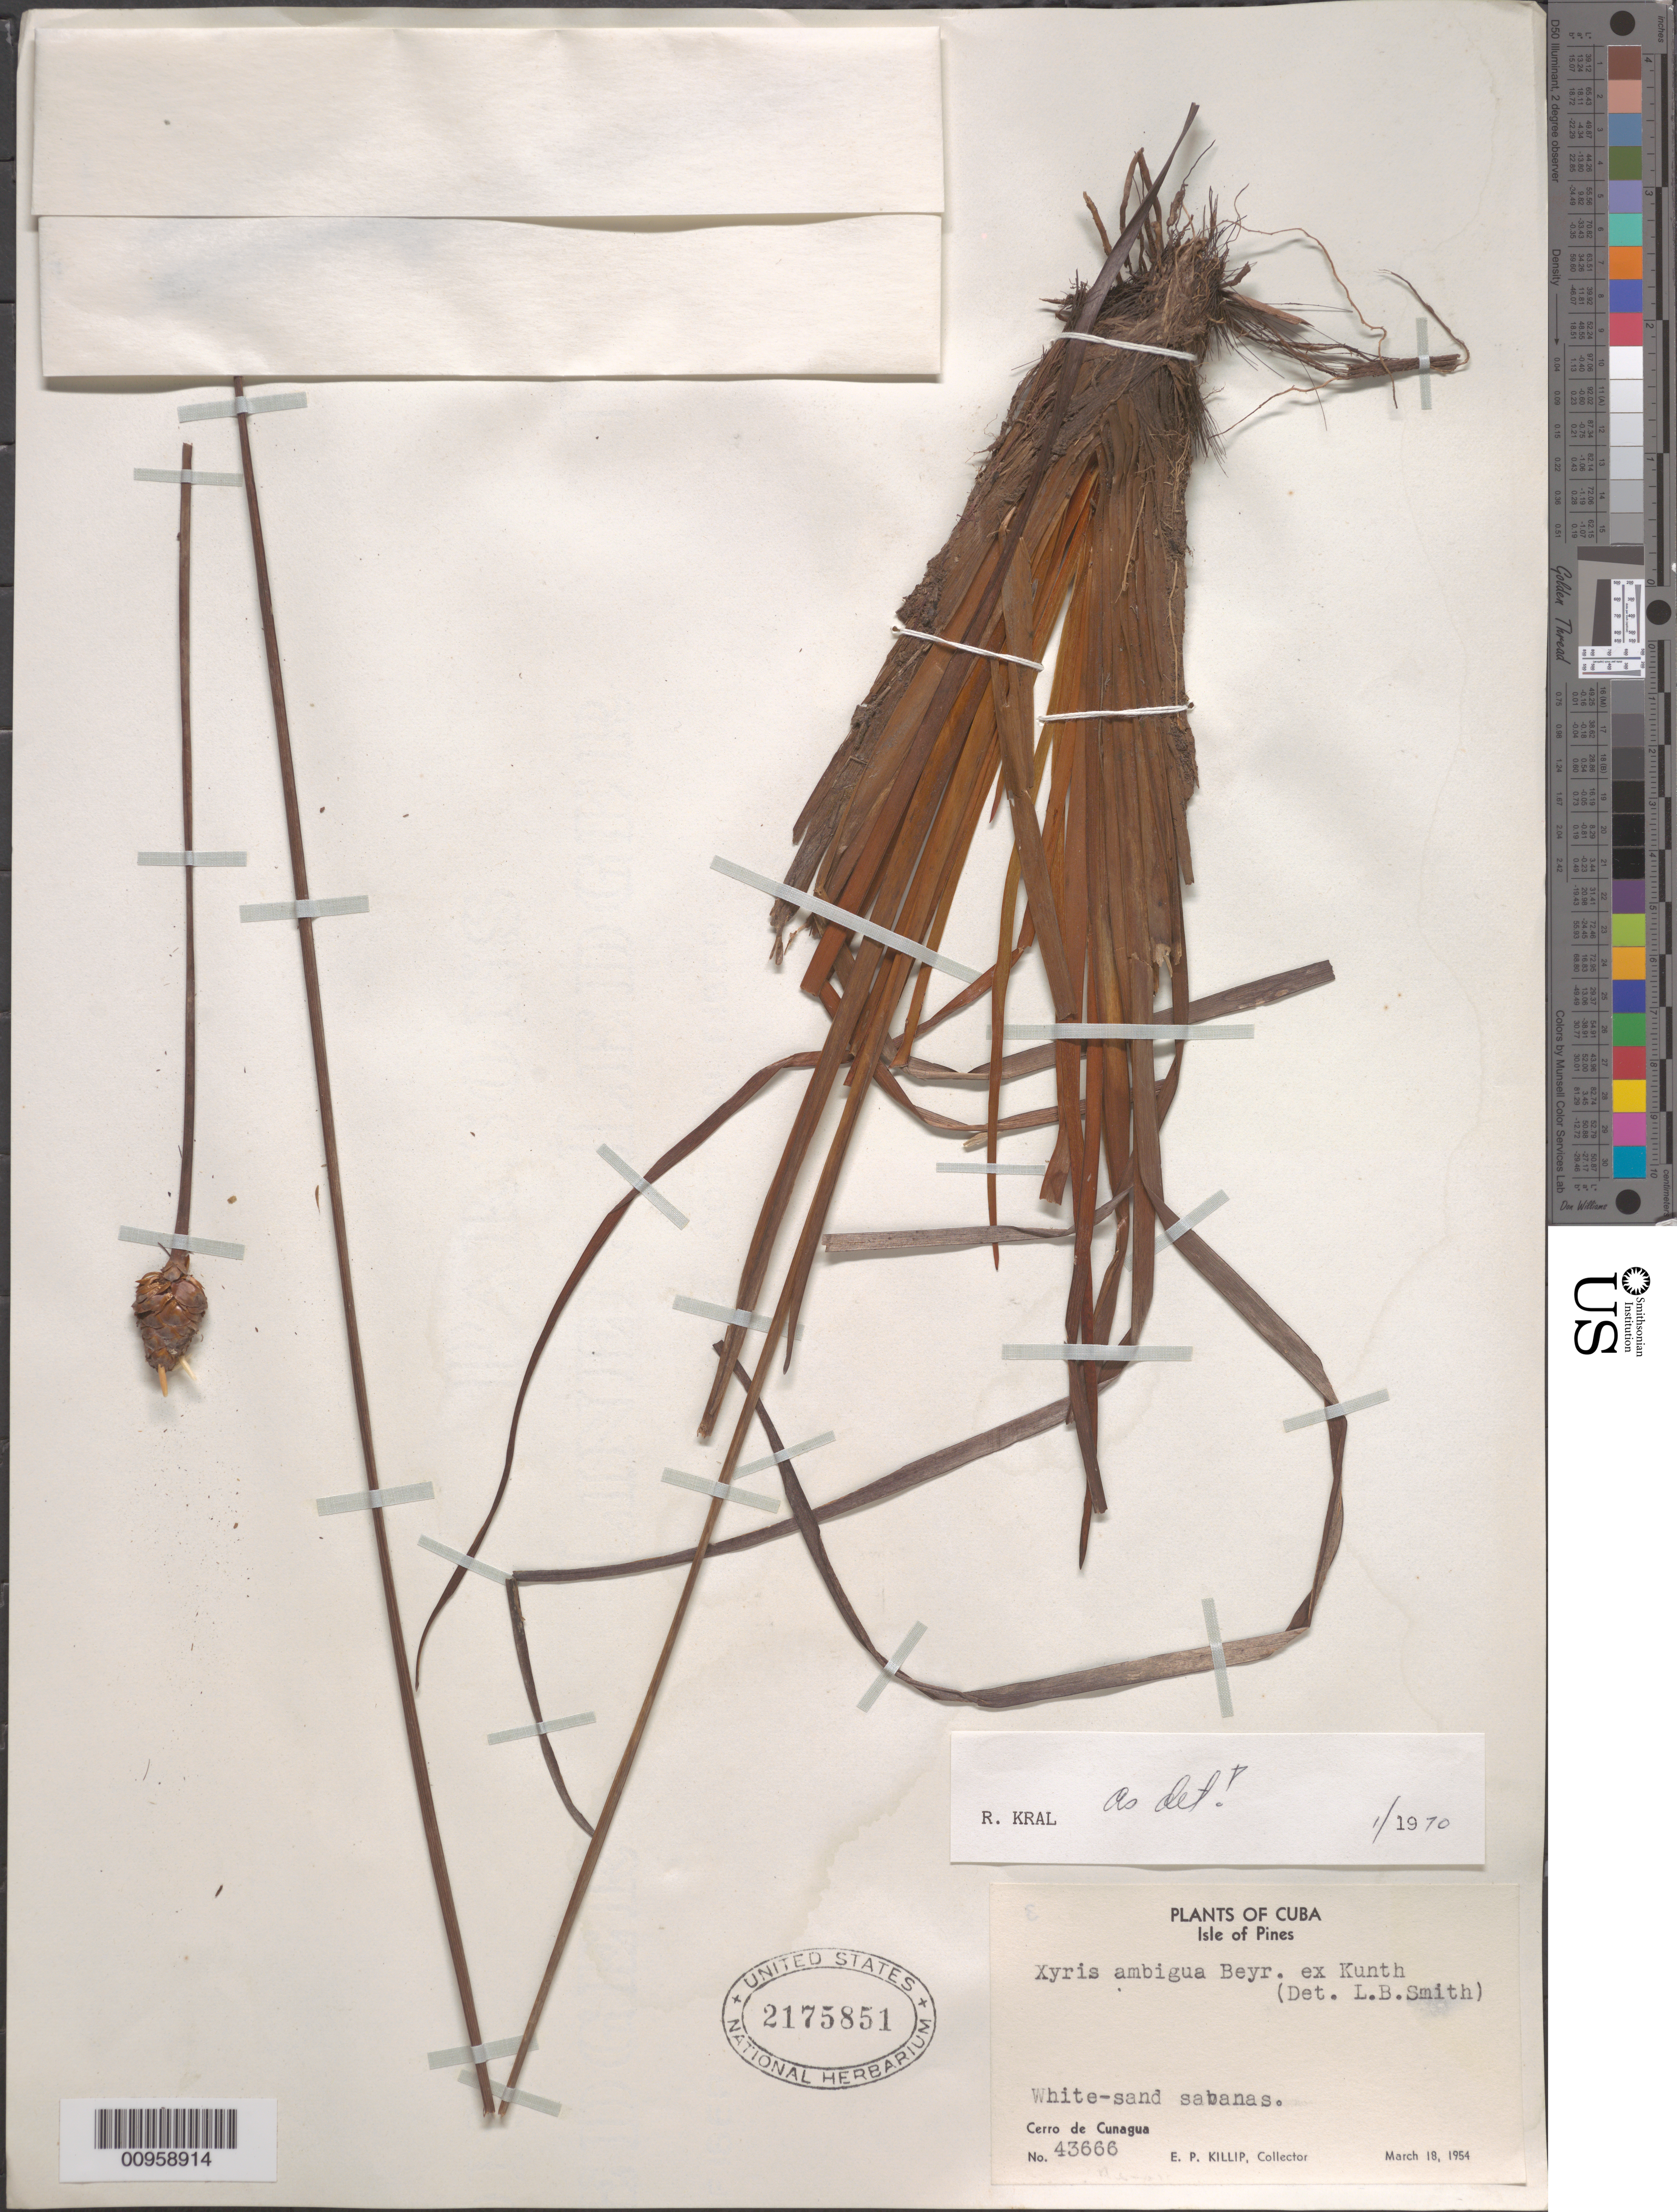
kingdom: Plantae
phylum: Tracheophyta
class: Liliopsida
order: Poales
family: Xyridaceae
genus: Xyris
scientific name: Xyris ambigua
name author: Beyr. ex Kunth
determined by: Kral, Robert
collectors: E. P. Killip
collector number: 43666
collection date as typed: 18 Mar 1954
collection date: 1954-03-18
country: Cuba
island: Isla de la Juventud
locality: Isle of Pines, Cerro de Cunagua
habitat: White-sand sabanas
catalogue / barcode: US 2175851